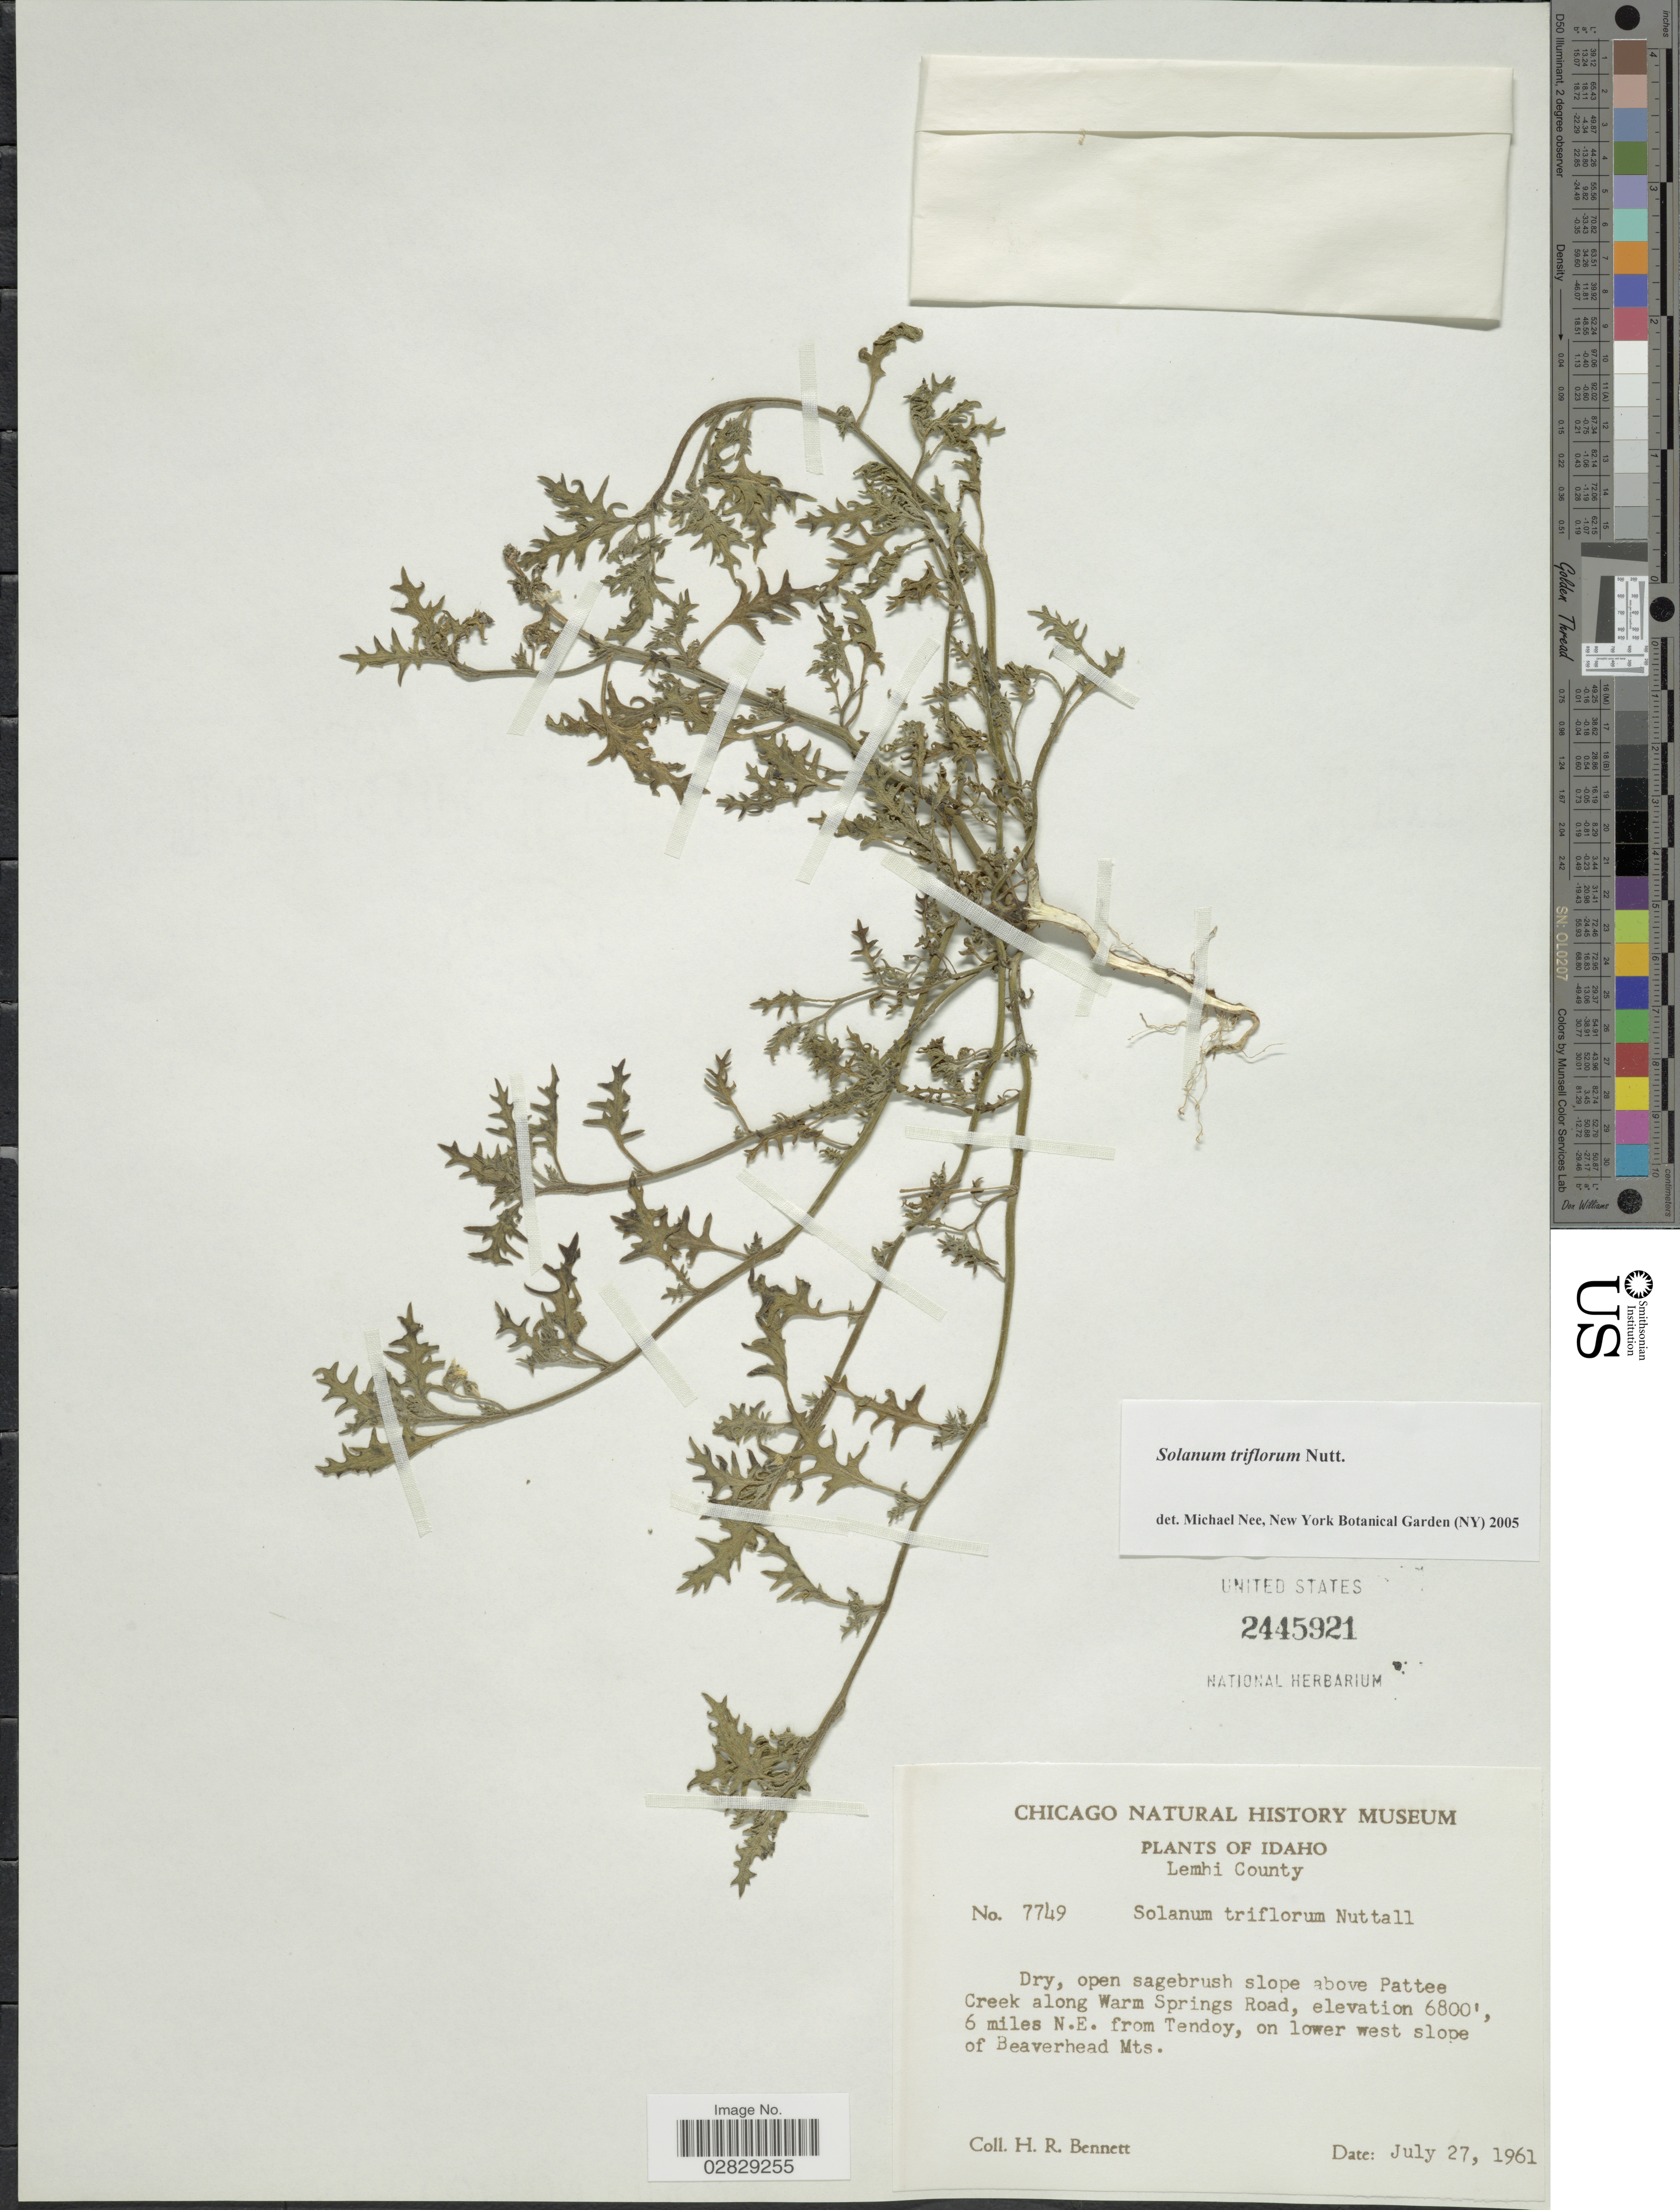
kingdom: Plantae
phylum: Tracheophyta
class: Magnoliopsida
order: Solanales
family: Solanaceae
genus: Solanum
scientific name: Solanum triflorum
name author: Nutt.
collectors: H. R. Bennett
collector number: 7749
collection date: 1961-07-27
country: United States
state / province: Idaho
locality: Lehmi County. Dry, open sagebrush slope above Pattee Creek along Warm Springs Road. 6 miles N.E. from Tendoy, on lower west slope of Beaverhead Mts.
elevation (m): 2073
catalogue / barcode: US 2445921